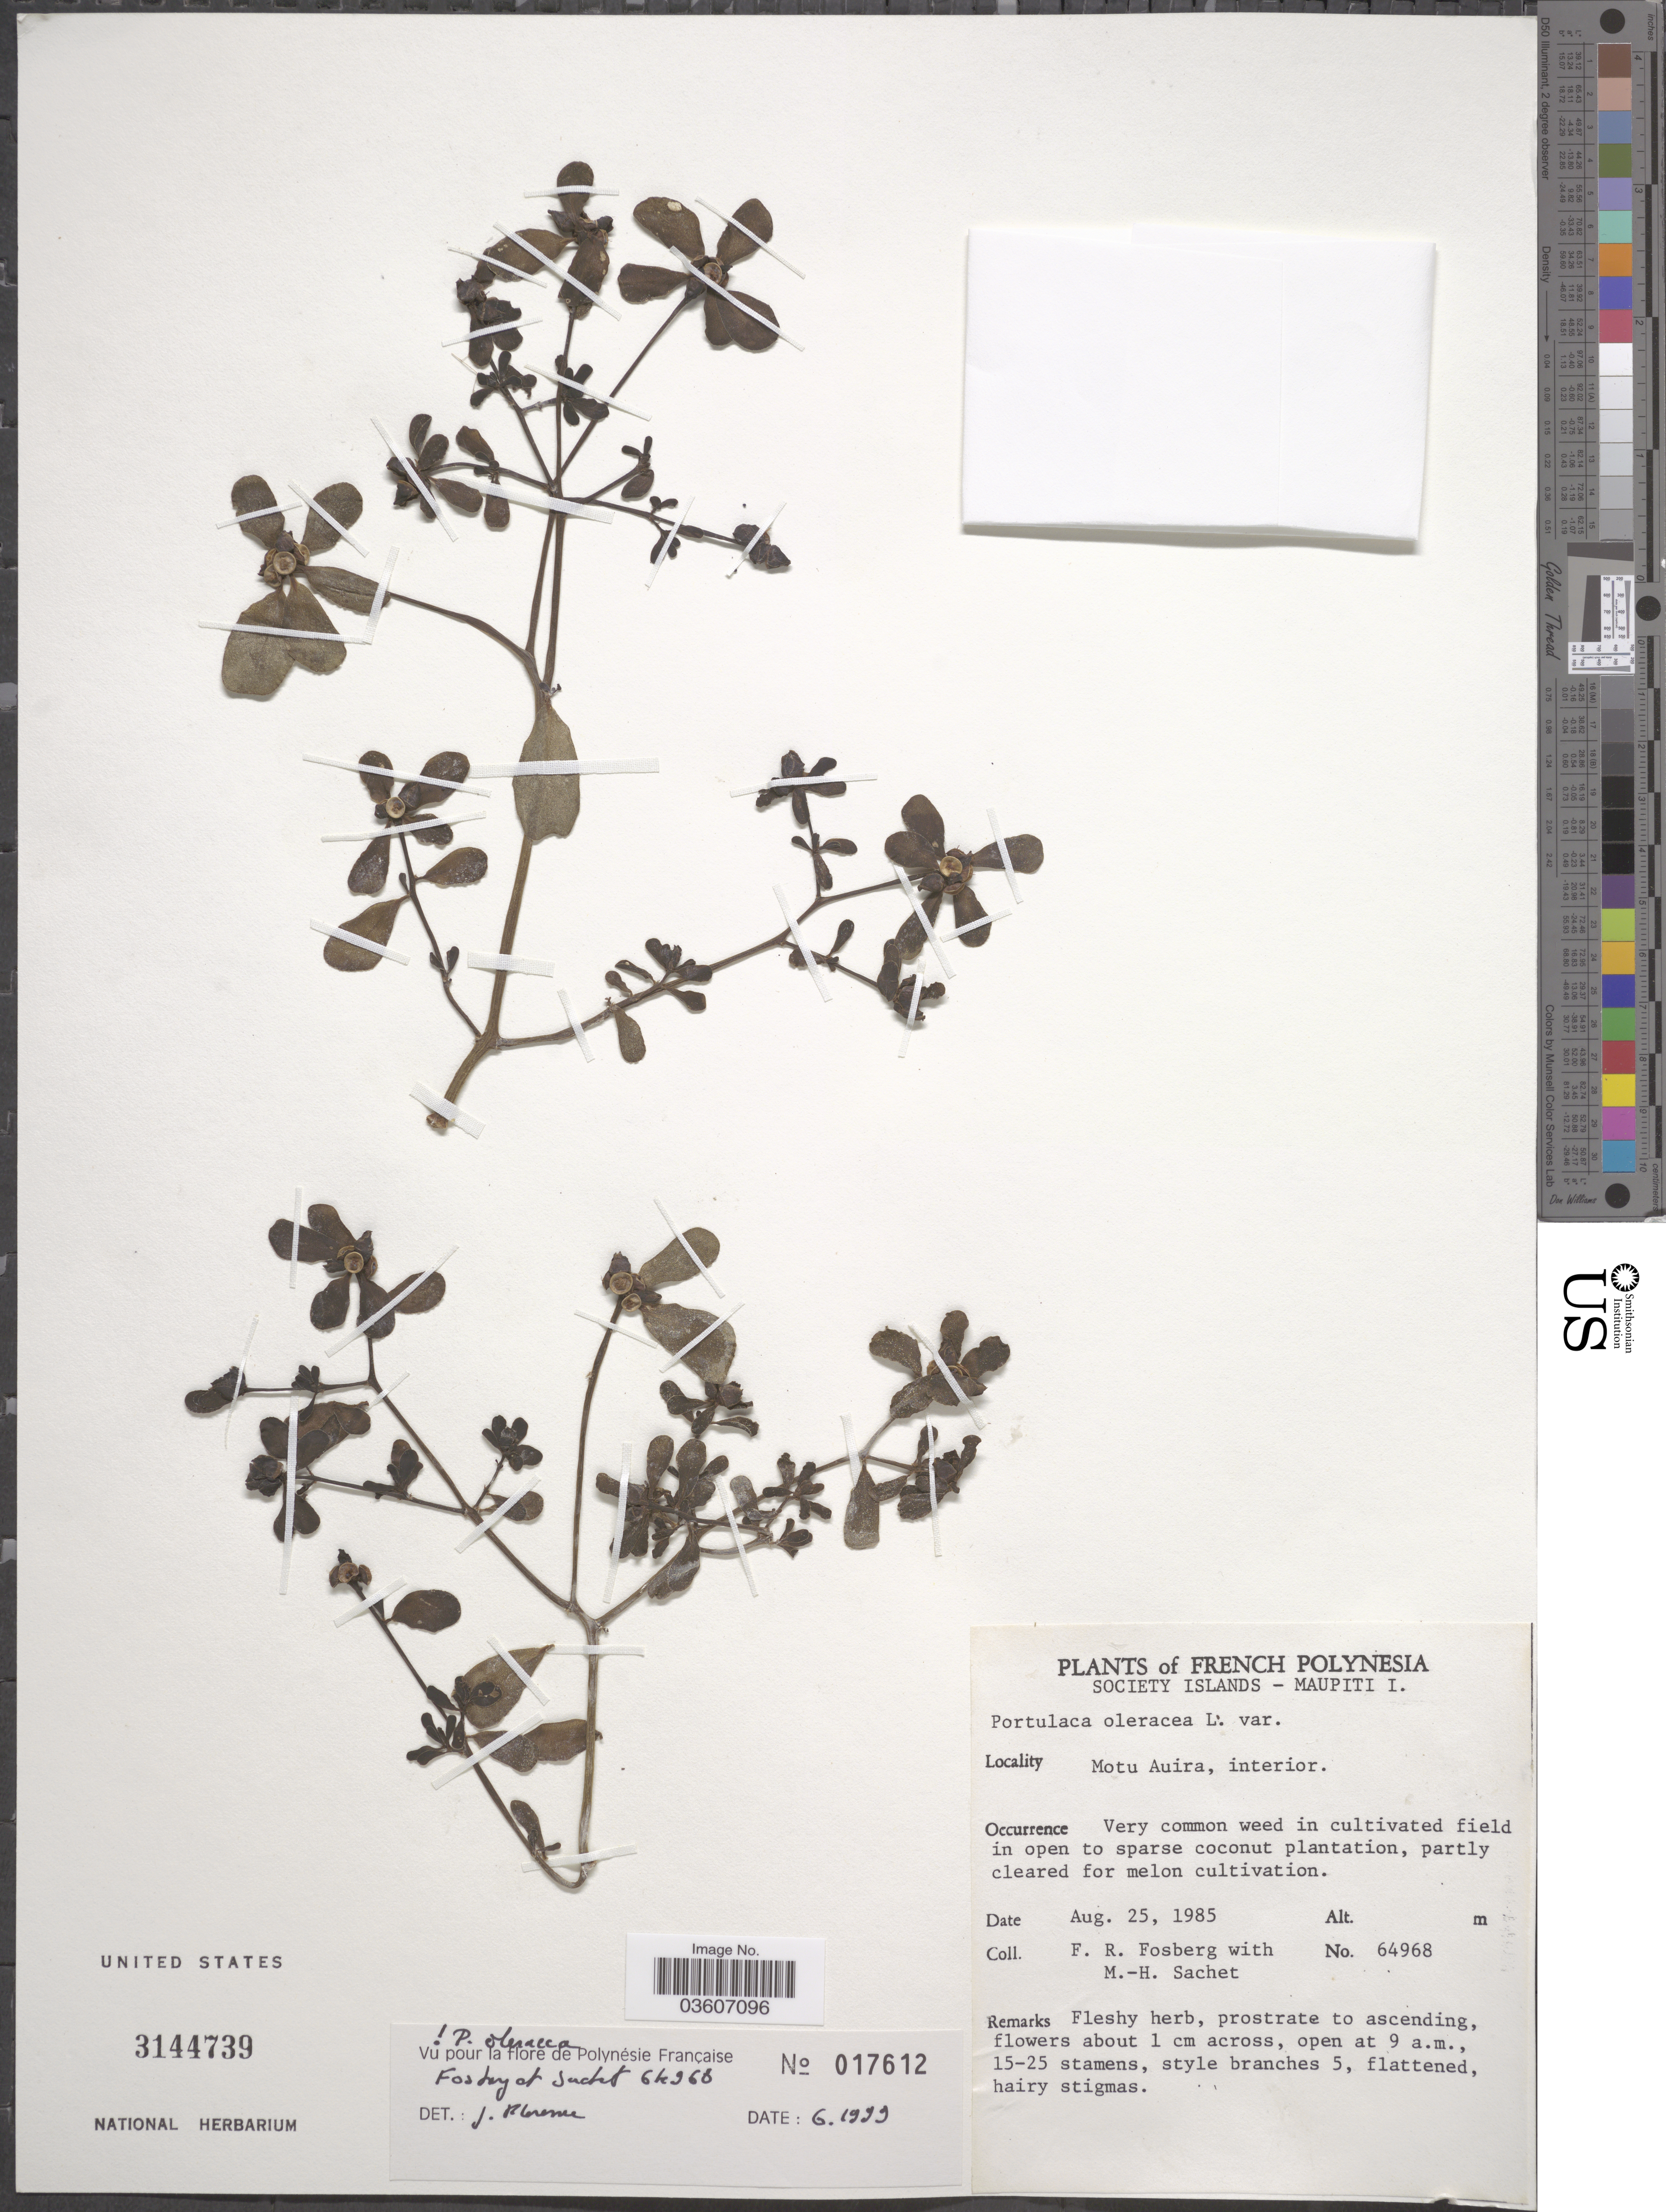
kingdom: Plantae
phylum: Tracheophyta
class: Magnoliopsida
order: Caryophyllales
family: Portulacaceae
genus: Portulaca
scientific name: Portulaca oleracea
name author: L.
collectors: F. R. Fosberg & M.-H. Sachet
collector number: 64968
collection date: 1985-08-25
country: French Polynesia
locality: Society Islands - Maupiti I. Motu Auira, interior.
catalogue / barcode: US 3144739